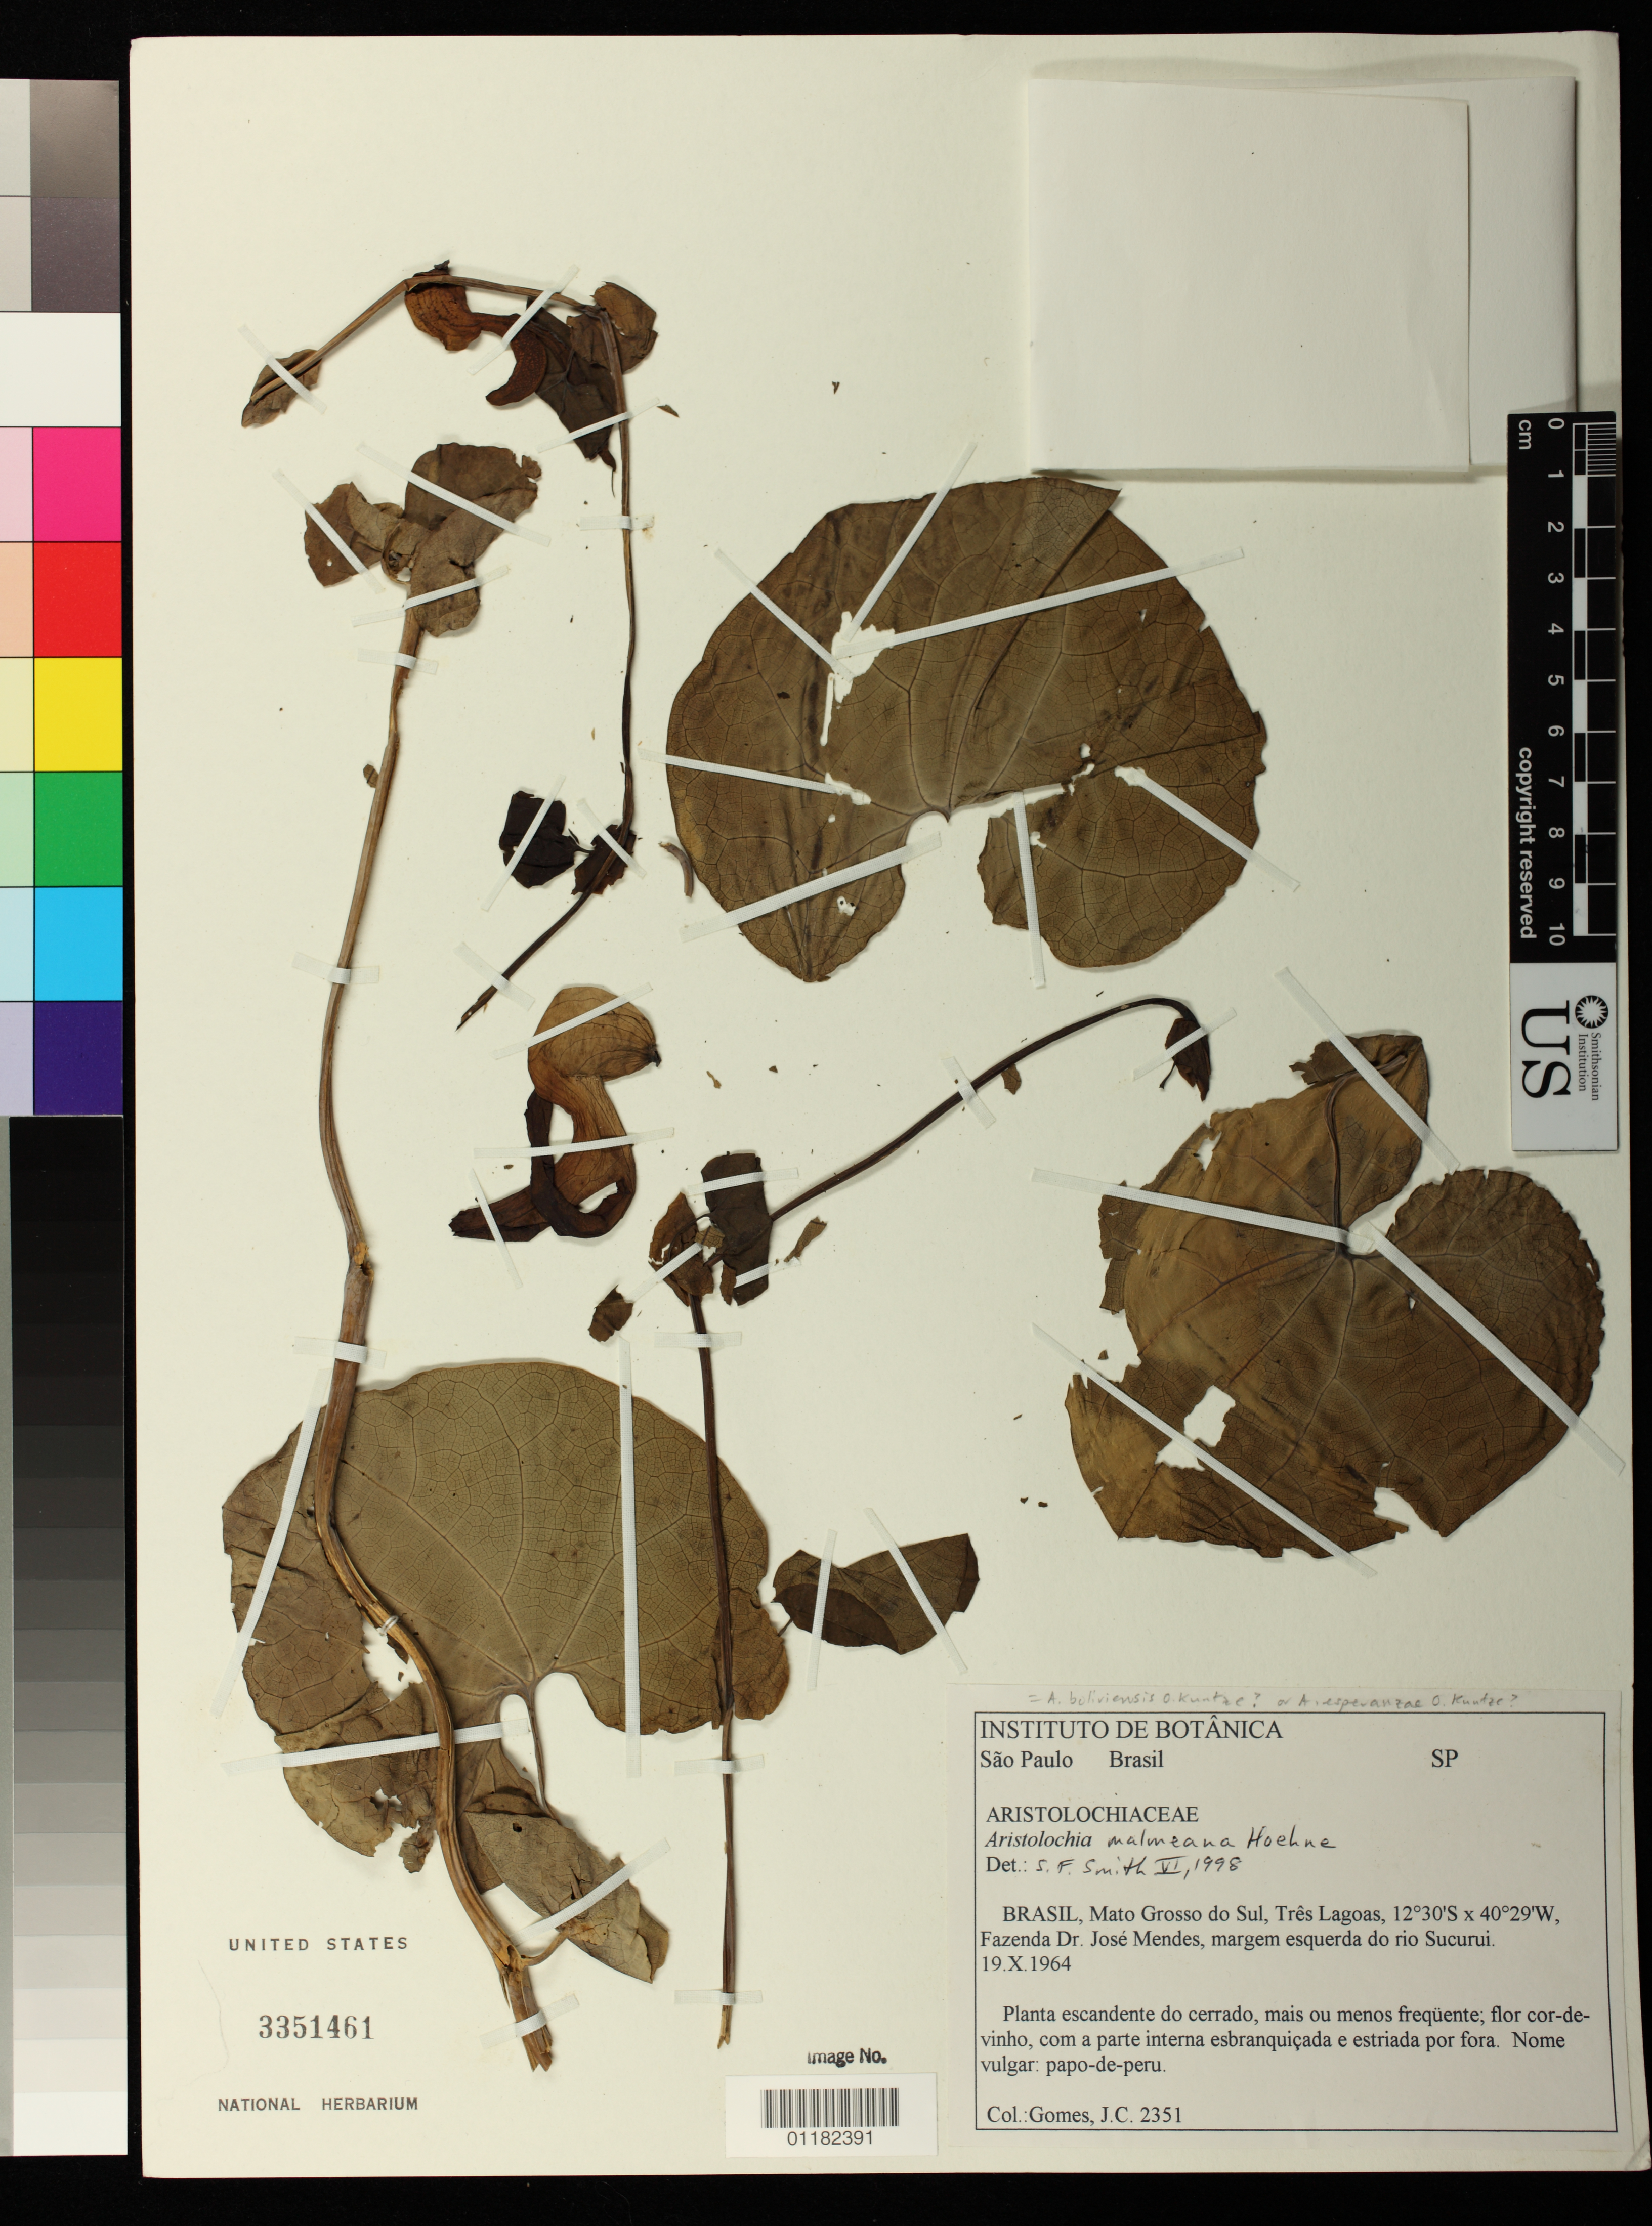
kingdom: Plantae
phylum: Tracheophyta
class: Magnoliopsida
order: Piperales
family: Aristolochiaceae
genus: Aristolochia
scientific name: Aristolochia malmeana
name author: Hoehne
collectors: J. C. Gomes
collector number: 2351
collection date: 1964-10-19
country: Brazil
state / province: Mato Grosso do Sul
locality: Tres Lagoas Fazenda Dr Jose Mendes, margen esquerda do rio Sucurui.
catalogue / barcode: US 3351461